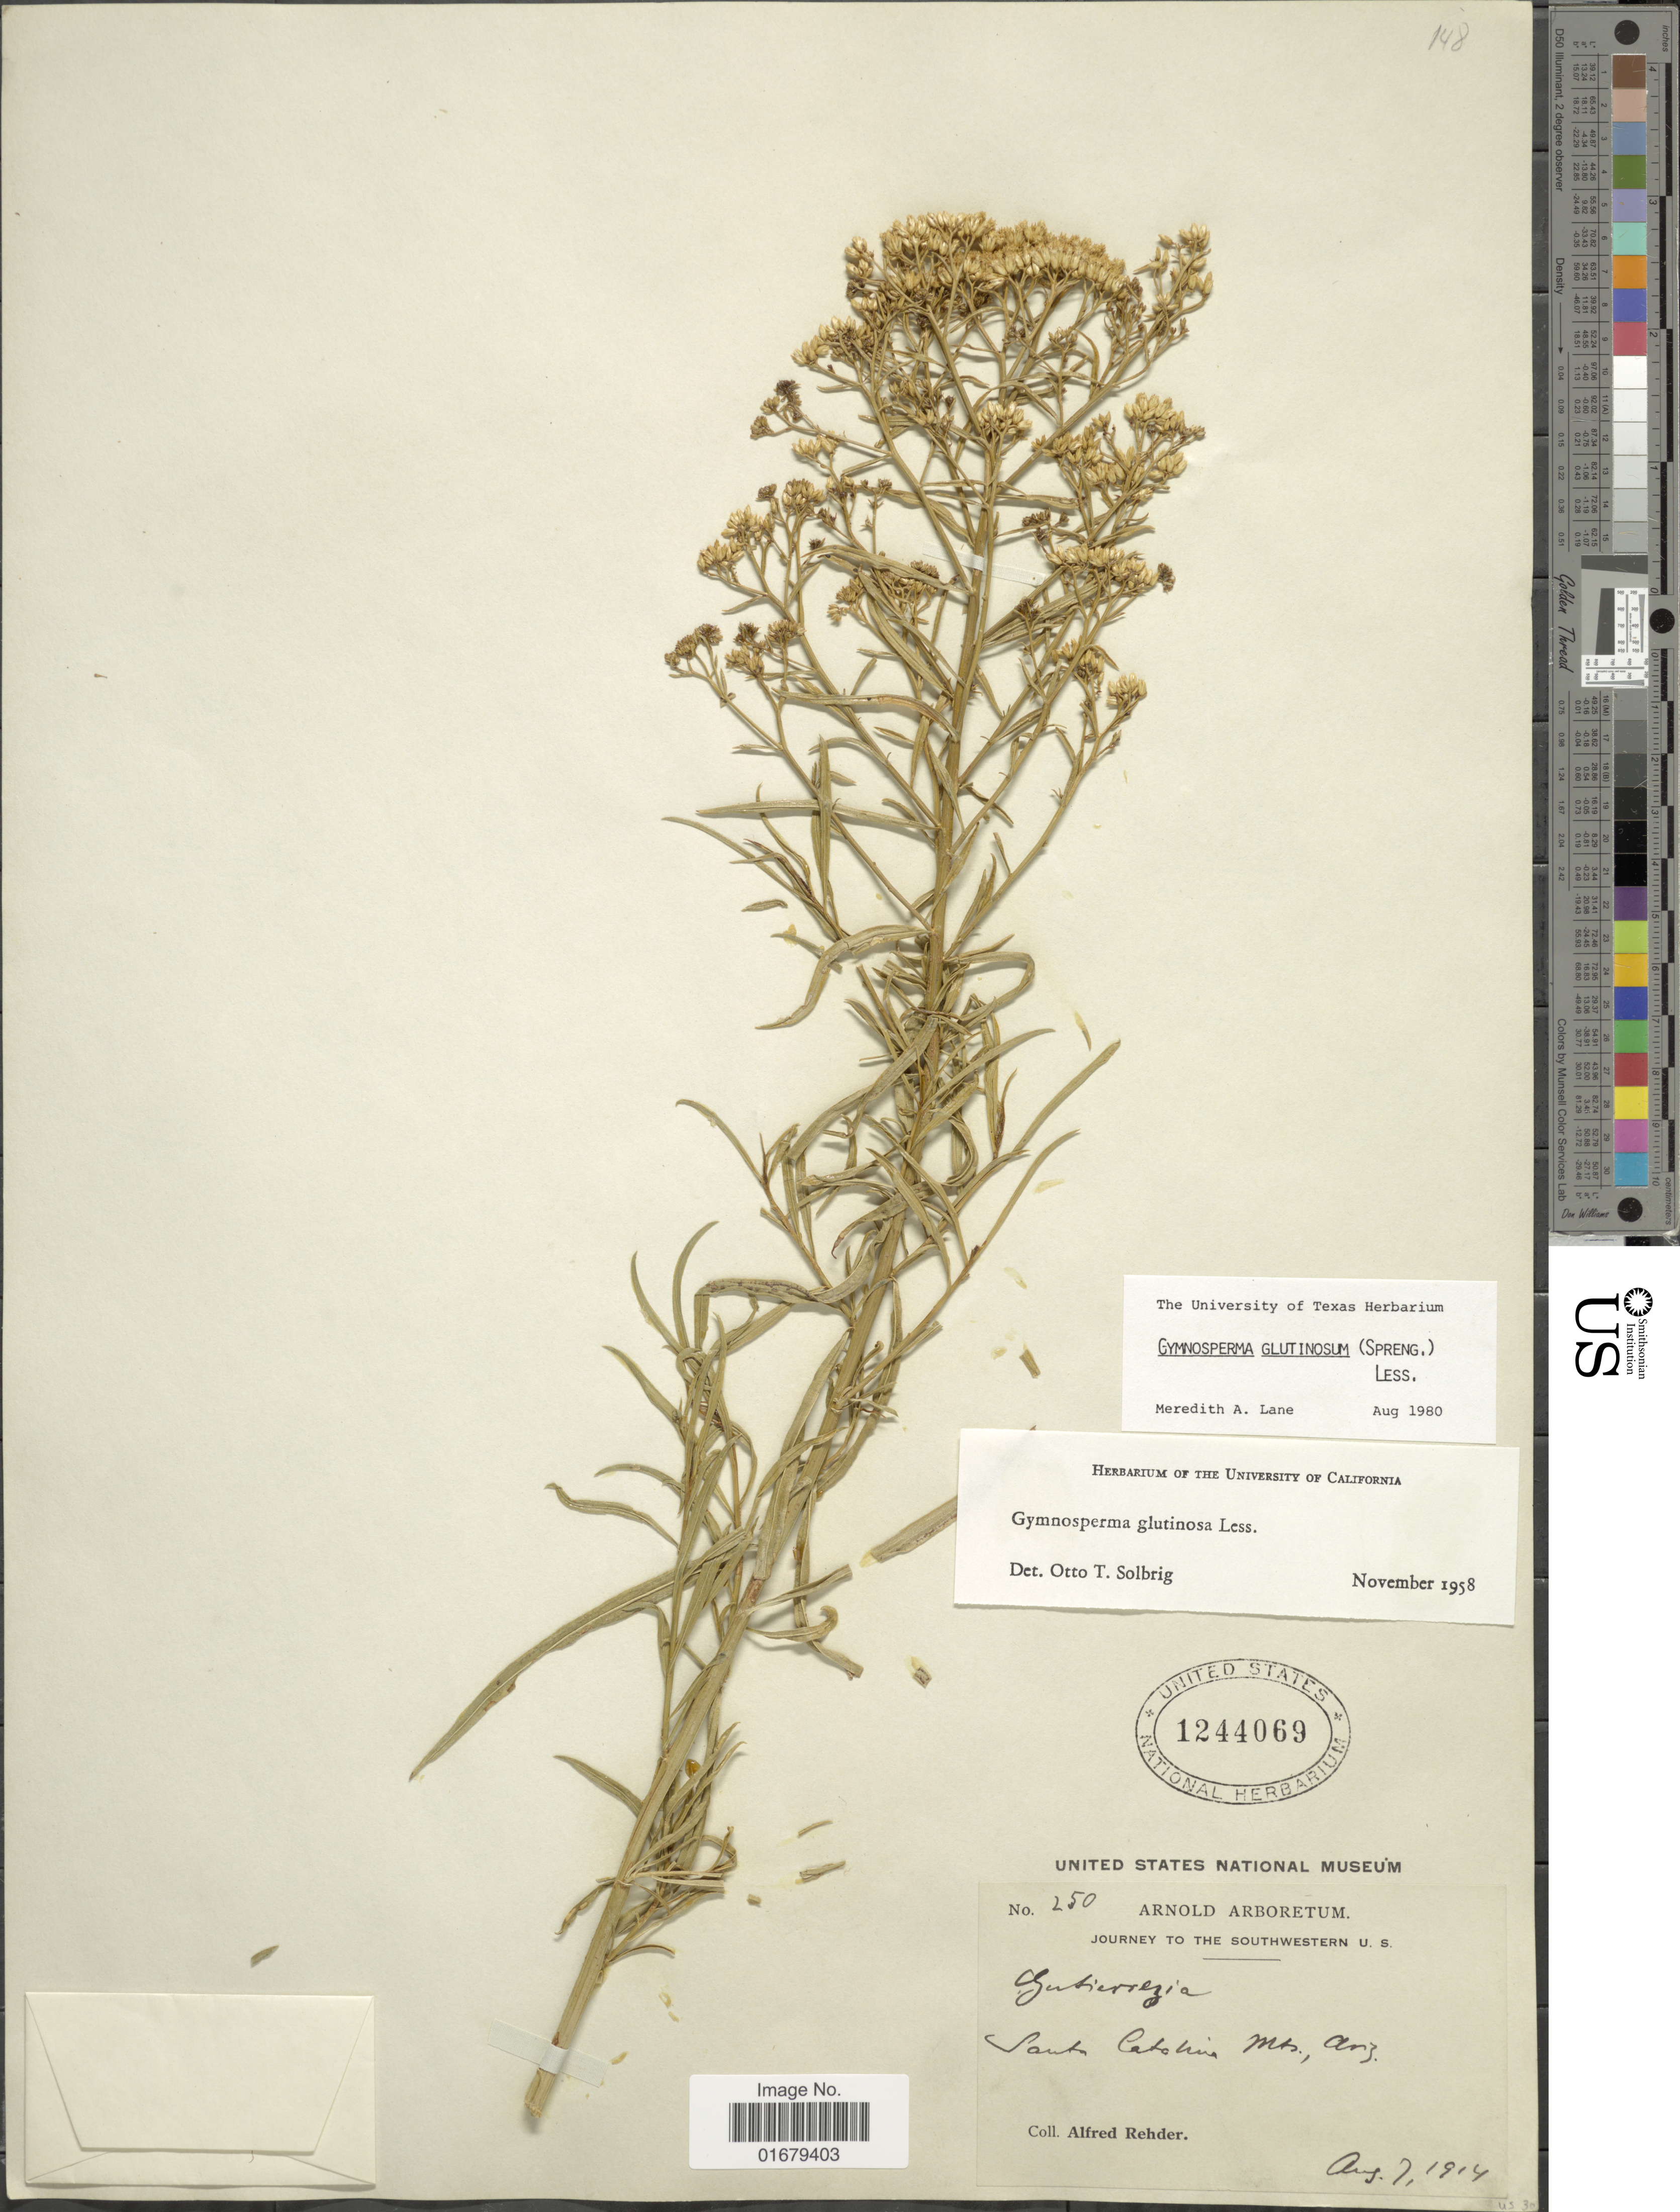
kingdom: Plantae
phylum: Tracheophyta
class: Magnoliopsida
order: Asterales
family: Asteraceae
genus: Gymnosperma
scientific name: Gymnosperma glutinosum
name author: (Spreng.) Less.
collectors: A. Rehder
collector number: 250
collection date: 1914-08-07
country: United States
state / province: Arizona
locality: Santa Catalina, mts.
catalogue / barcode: US 1244069